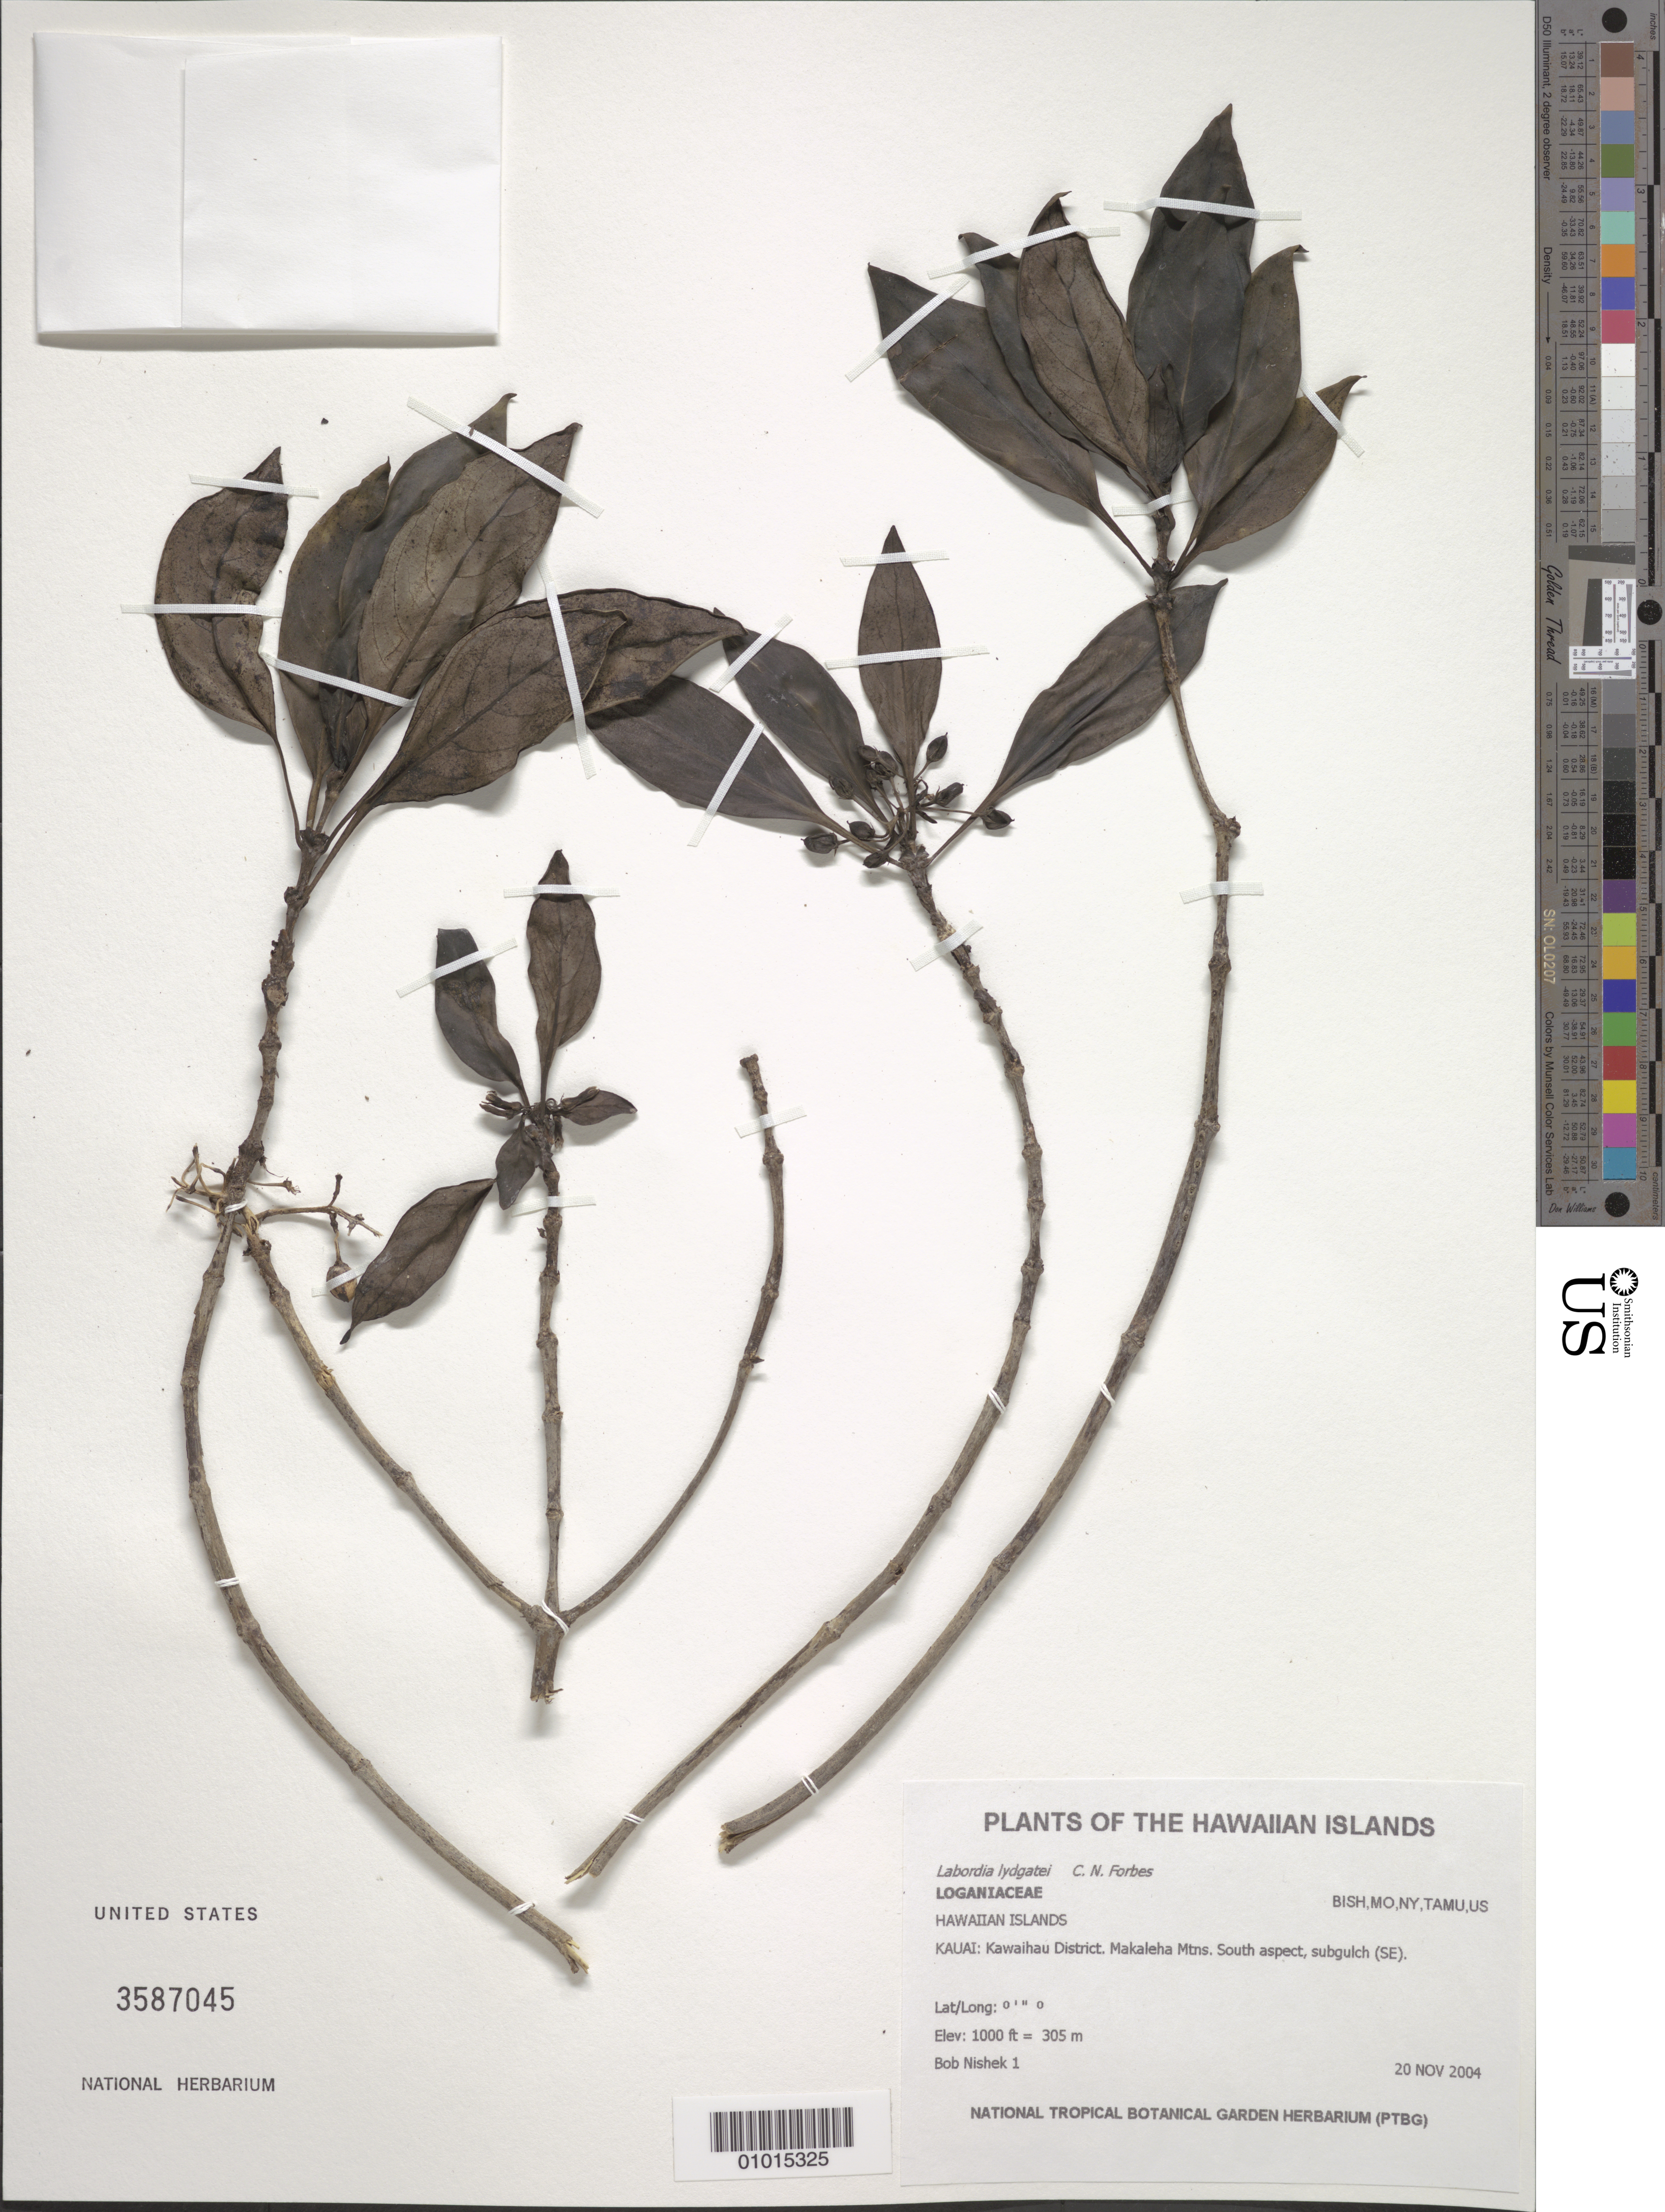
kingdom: Plantae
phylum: Tracheophyta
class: Magnoliopsida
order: Gentianales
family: Loganiaceae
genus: Geniostoma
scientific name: Geniostoma lydgatei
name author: (C.N. Forbes) Byng & Christenh.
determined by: Wagner, W. L., (BOT), Smithsonian Institution - National Museum of Natural History (UNITED STATES)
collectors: B. Nishek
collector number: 1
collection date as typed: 20 Nov 2004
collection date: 2004-11-20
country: United States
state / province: Hawaii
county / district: Kauai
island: Kaua'i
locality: Kawaihau District, Makaleha mountains, south aspect, subgulch (SE).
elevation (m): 305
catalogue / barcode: US 3587045